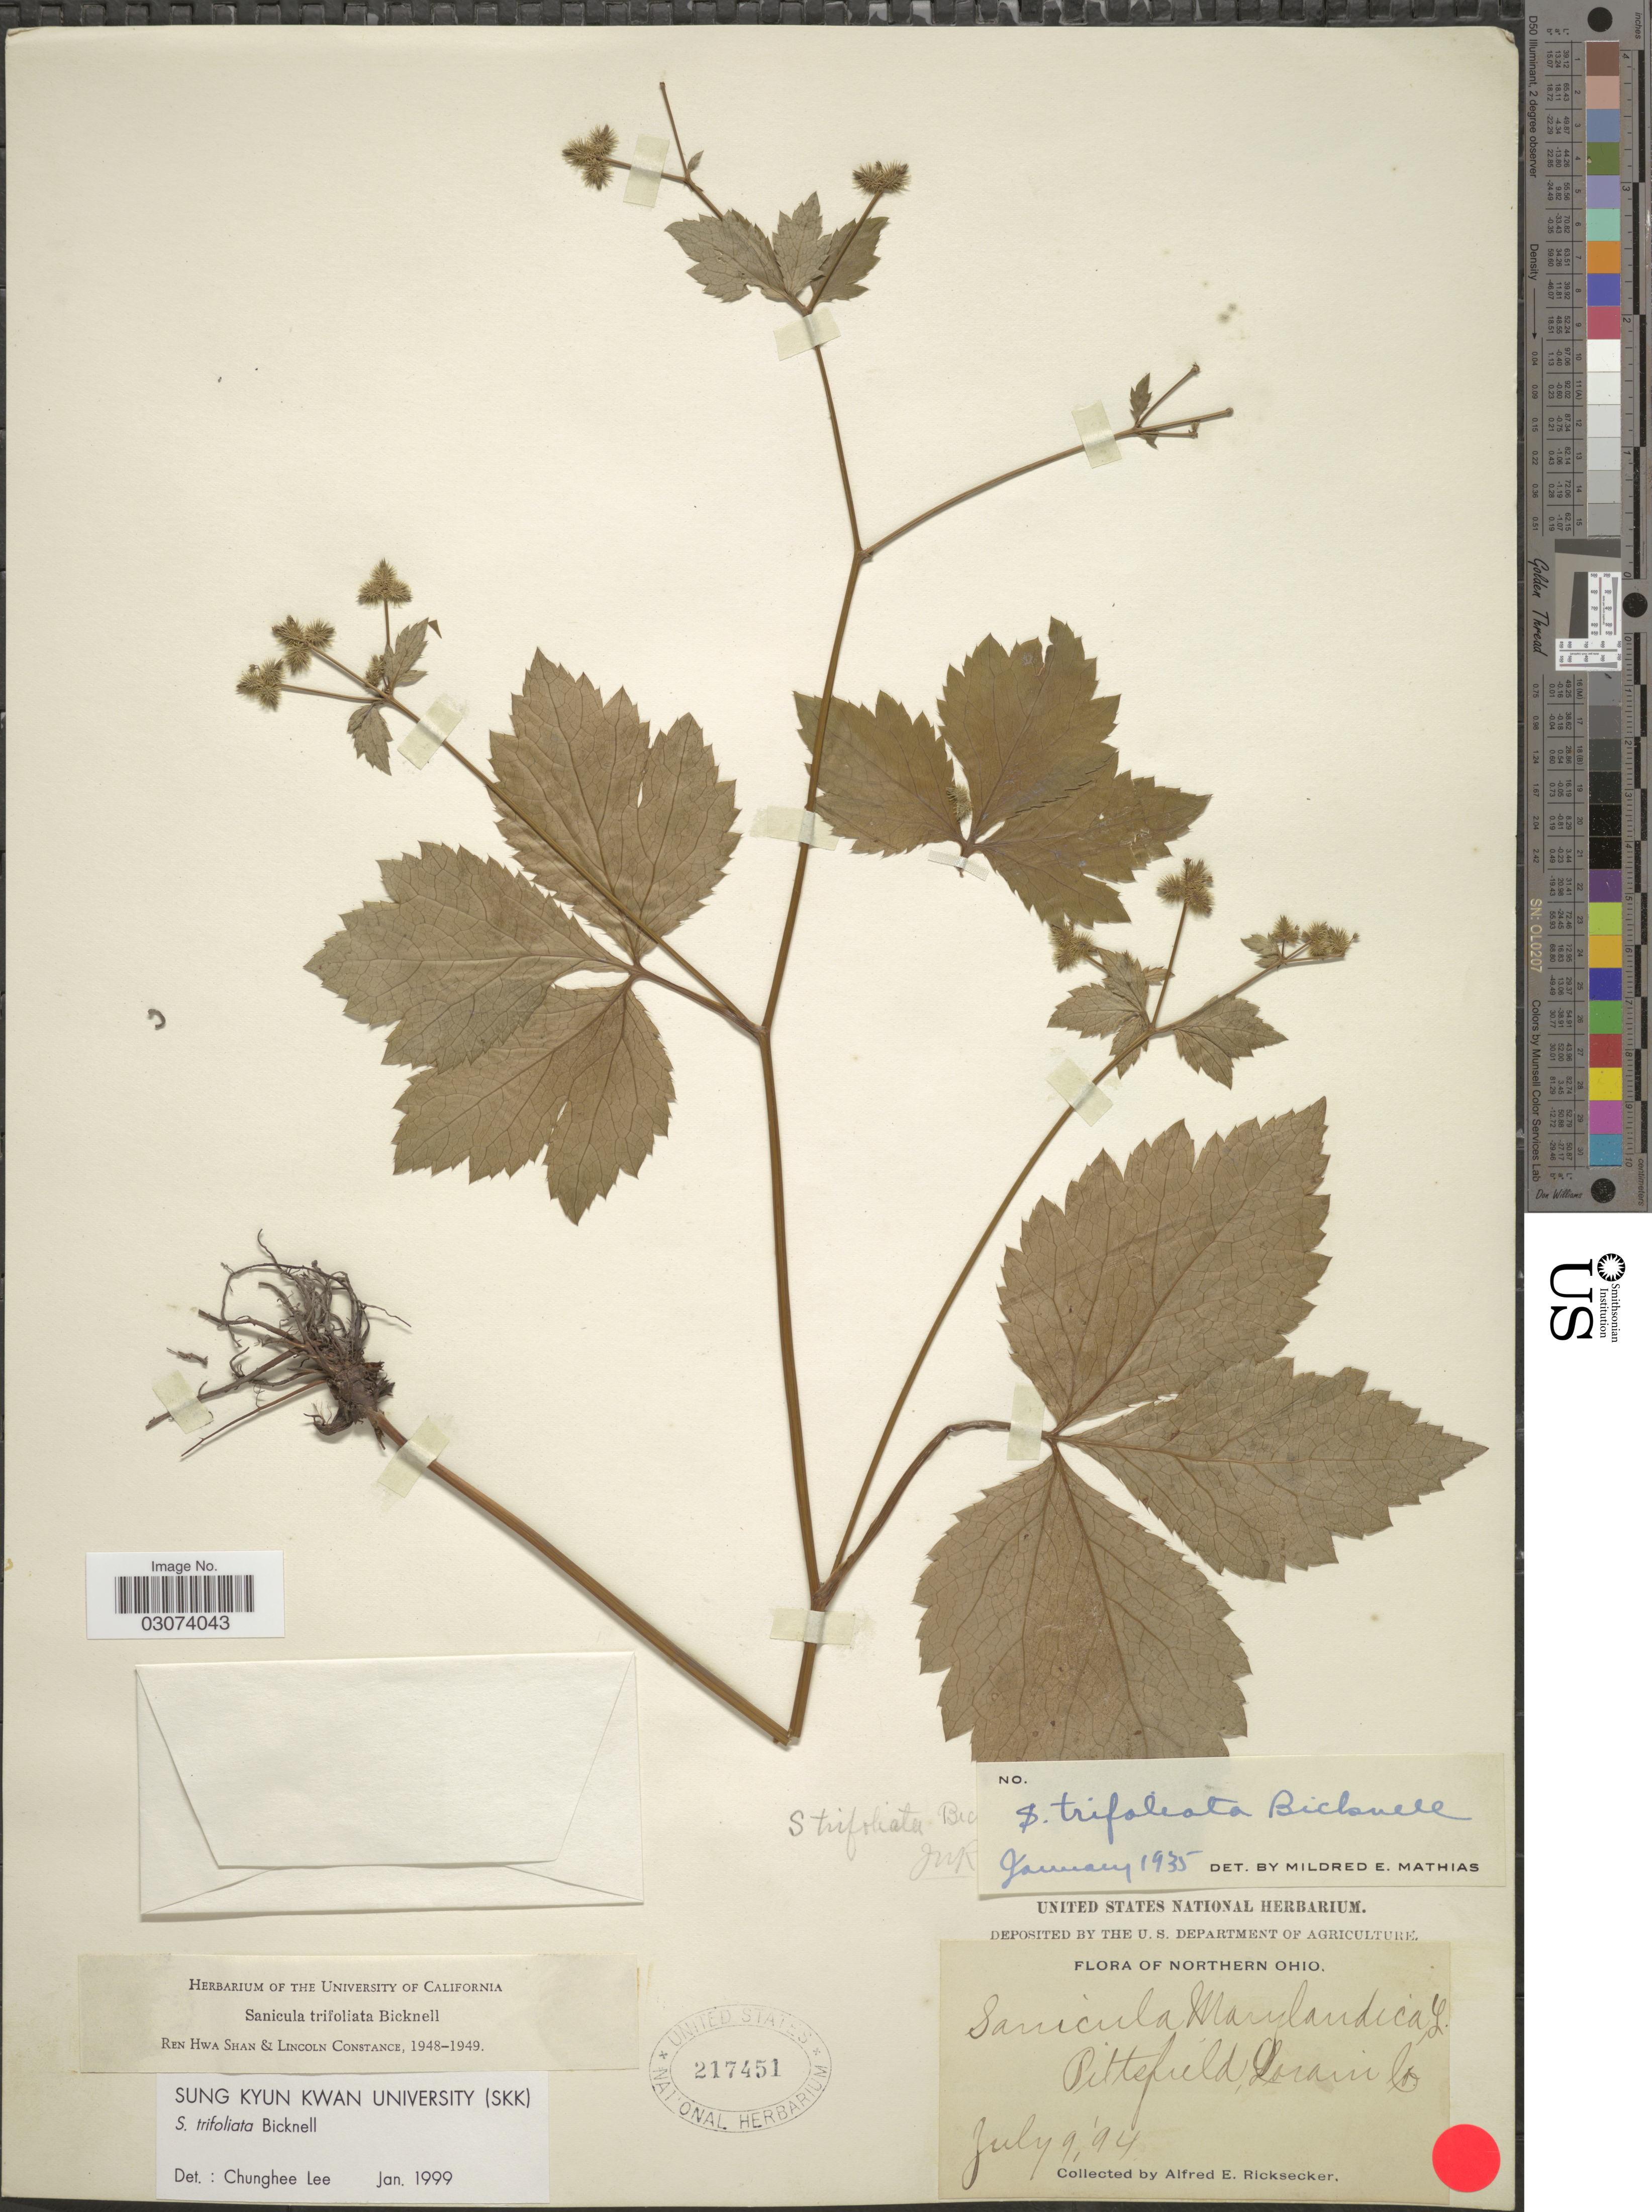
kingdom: Plantae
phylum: Tracheophyta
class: Magnoliopsida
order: Apiales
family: Apiaceae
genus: Sanicula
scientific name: Sanicula trifoliata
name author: E.P. Bicknell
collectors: A. E. Ricksecker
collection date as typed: Transcribed d/m/y: 9/7/94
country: United States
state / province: Ohio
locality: Northern Ohio. Pittefield, Lorain Co.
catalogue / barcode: US 217451